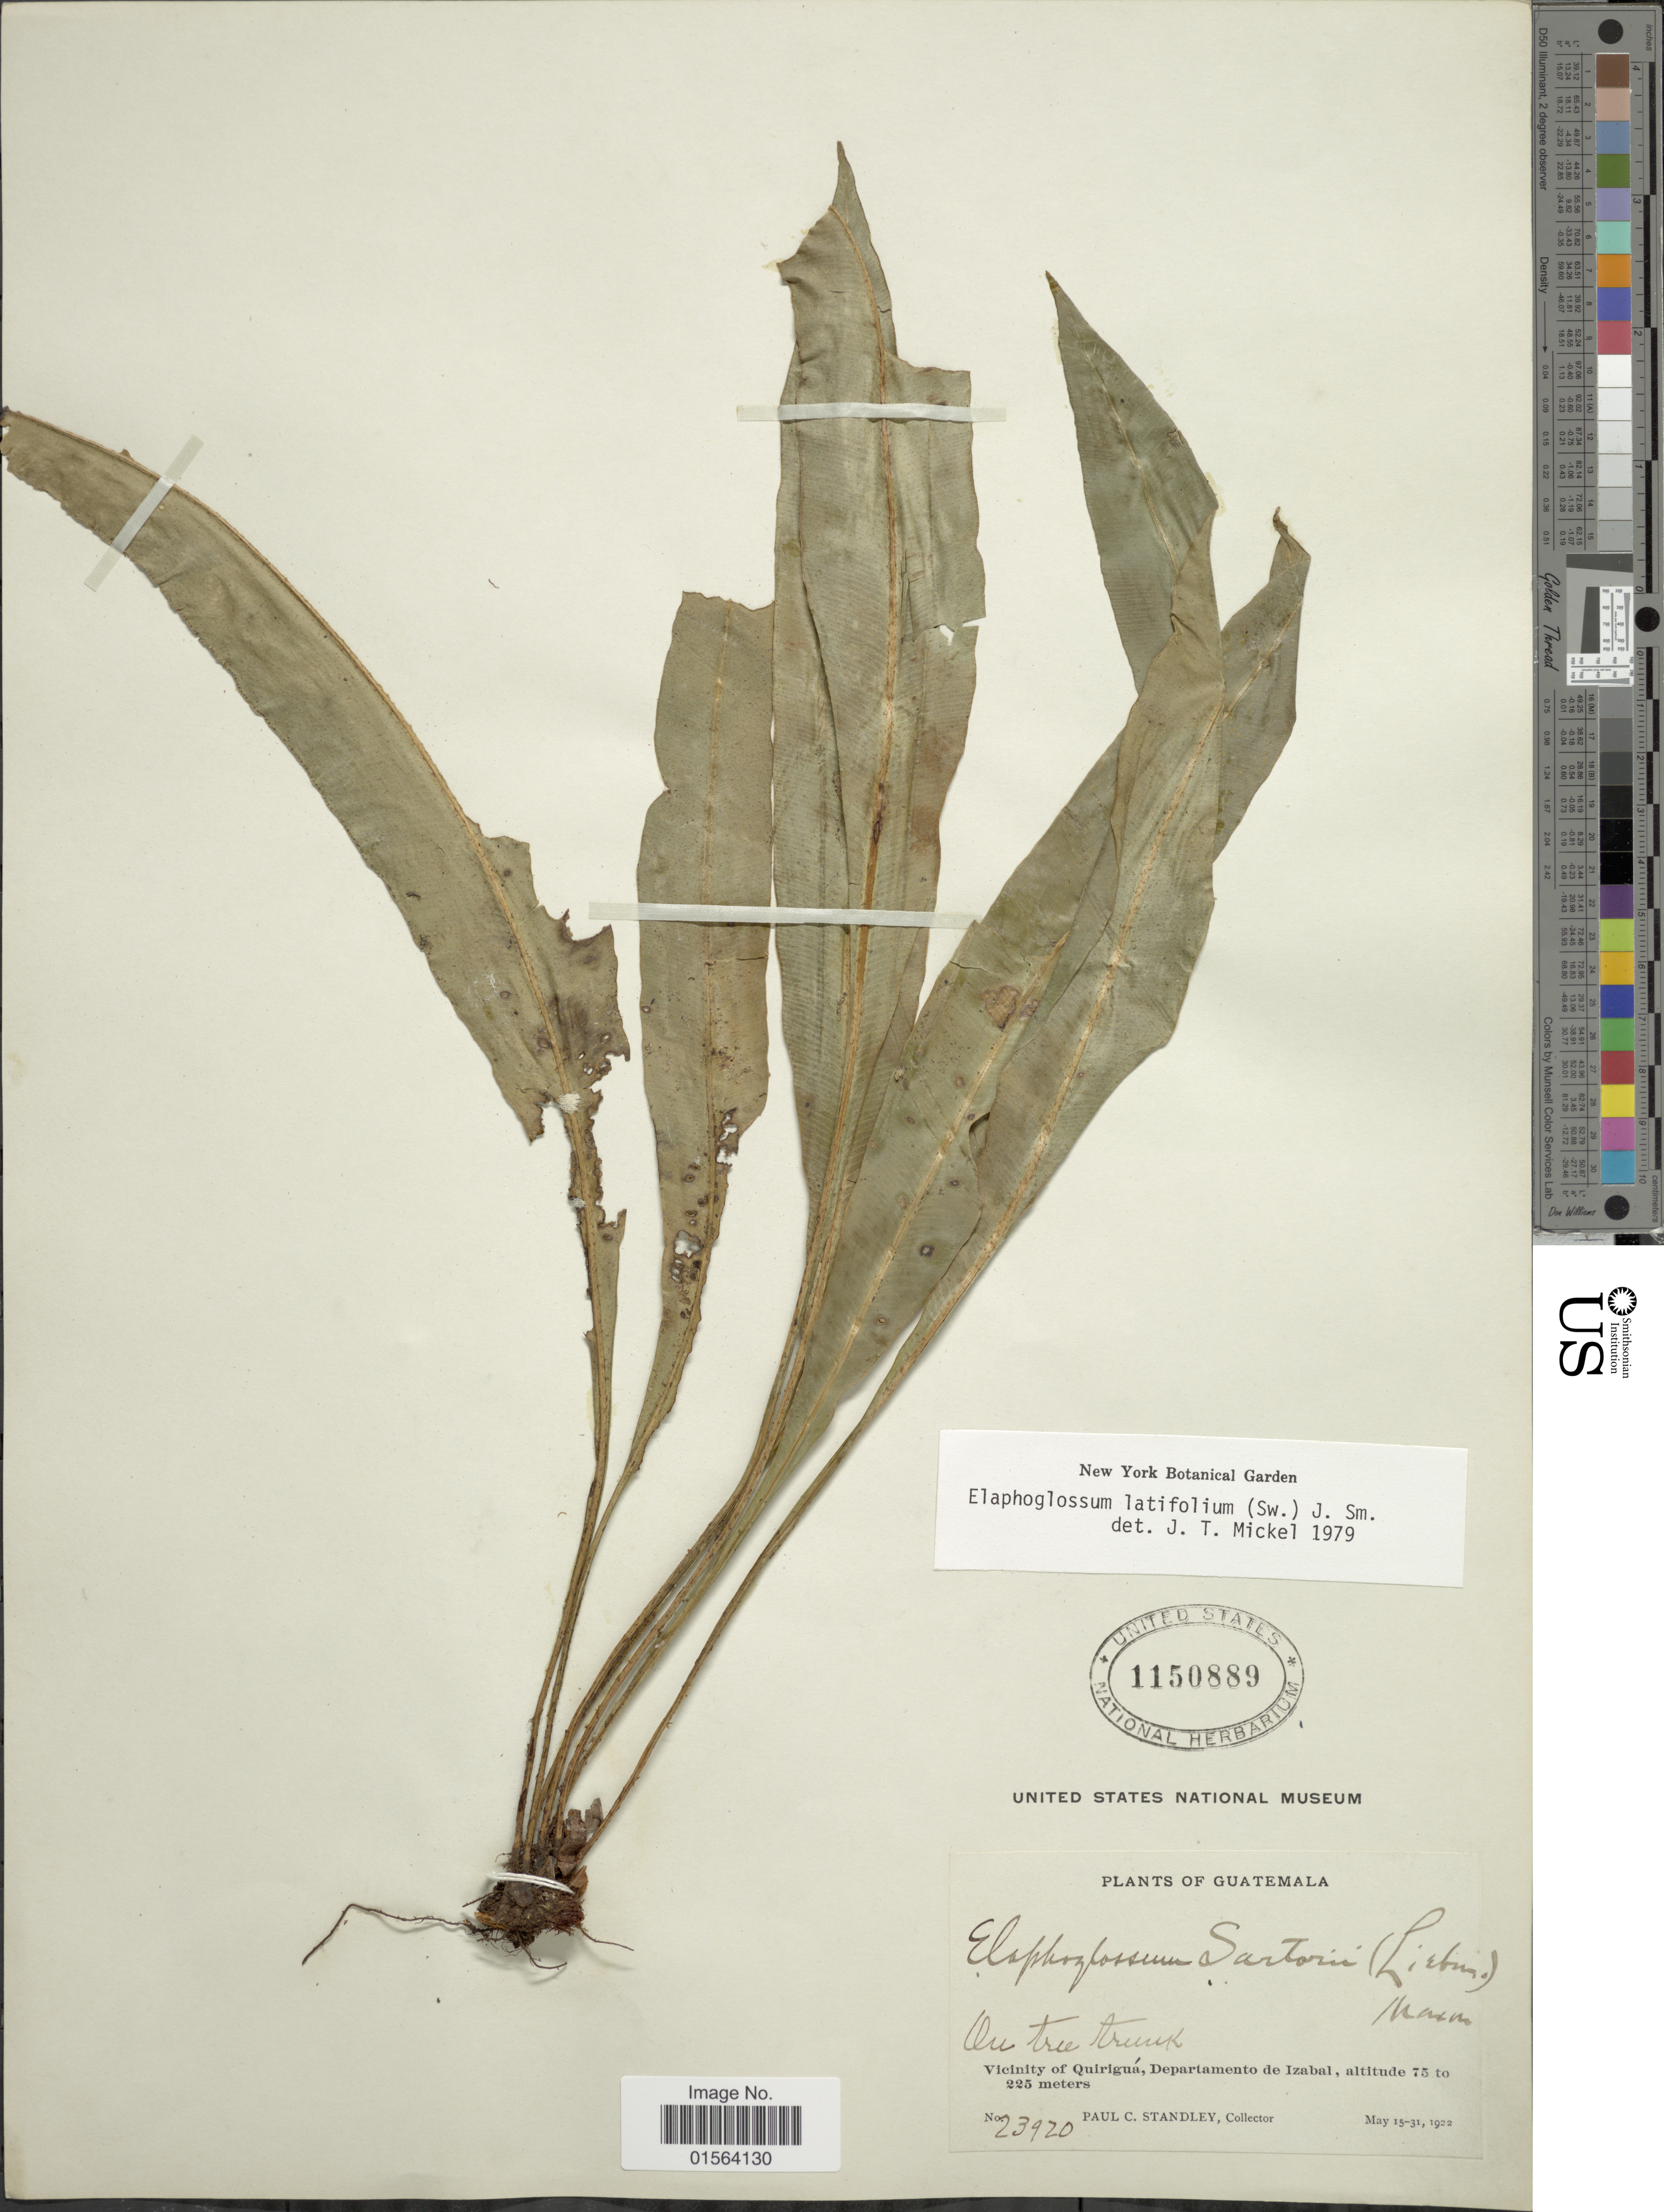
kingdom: Plantae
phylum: Tracheophyta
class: Polypodiopsida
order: Polypodiales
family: Dryopteridaceae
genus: Elaphoglossum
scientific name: Elaphoglossum latifolium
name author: (Sw.) J. Sm.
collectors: P. C. Standley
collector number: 23920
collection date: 1922-05-15/1922-05-31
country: Guatemala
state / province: Izabal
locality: Vicinity of Quirigua, Departamento de Izabal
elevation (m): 75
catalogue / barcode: US 1150889